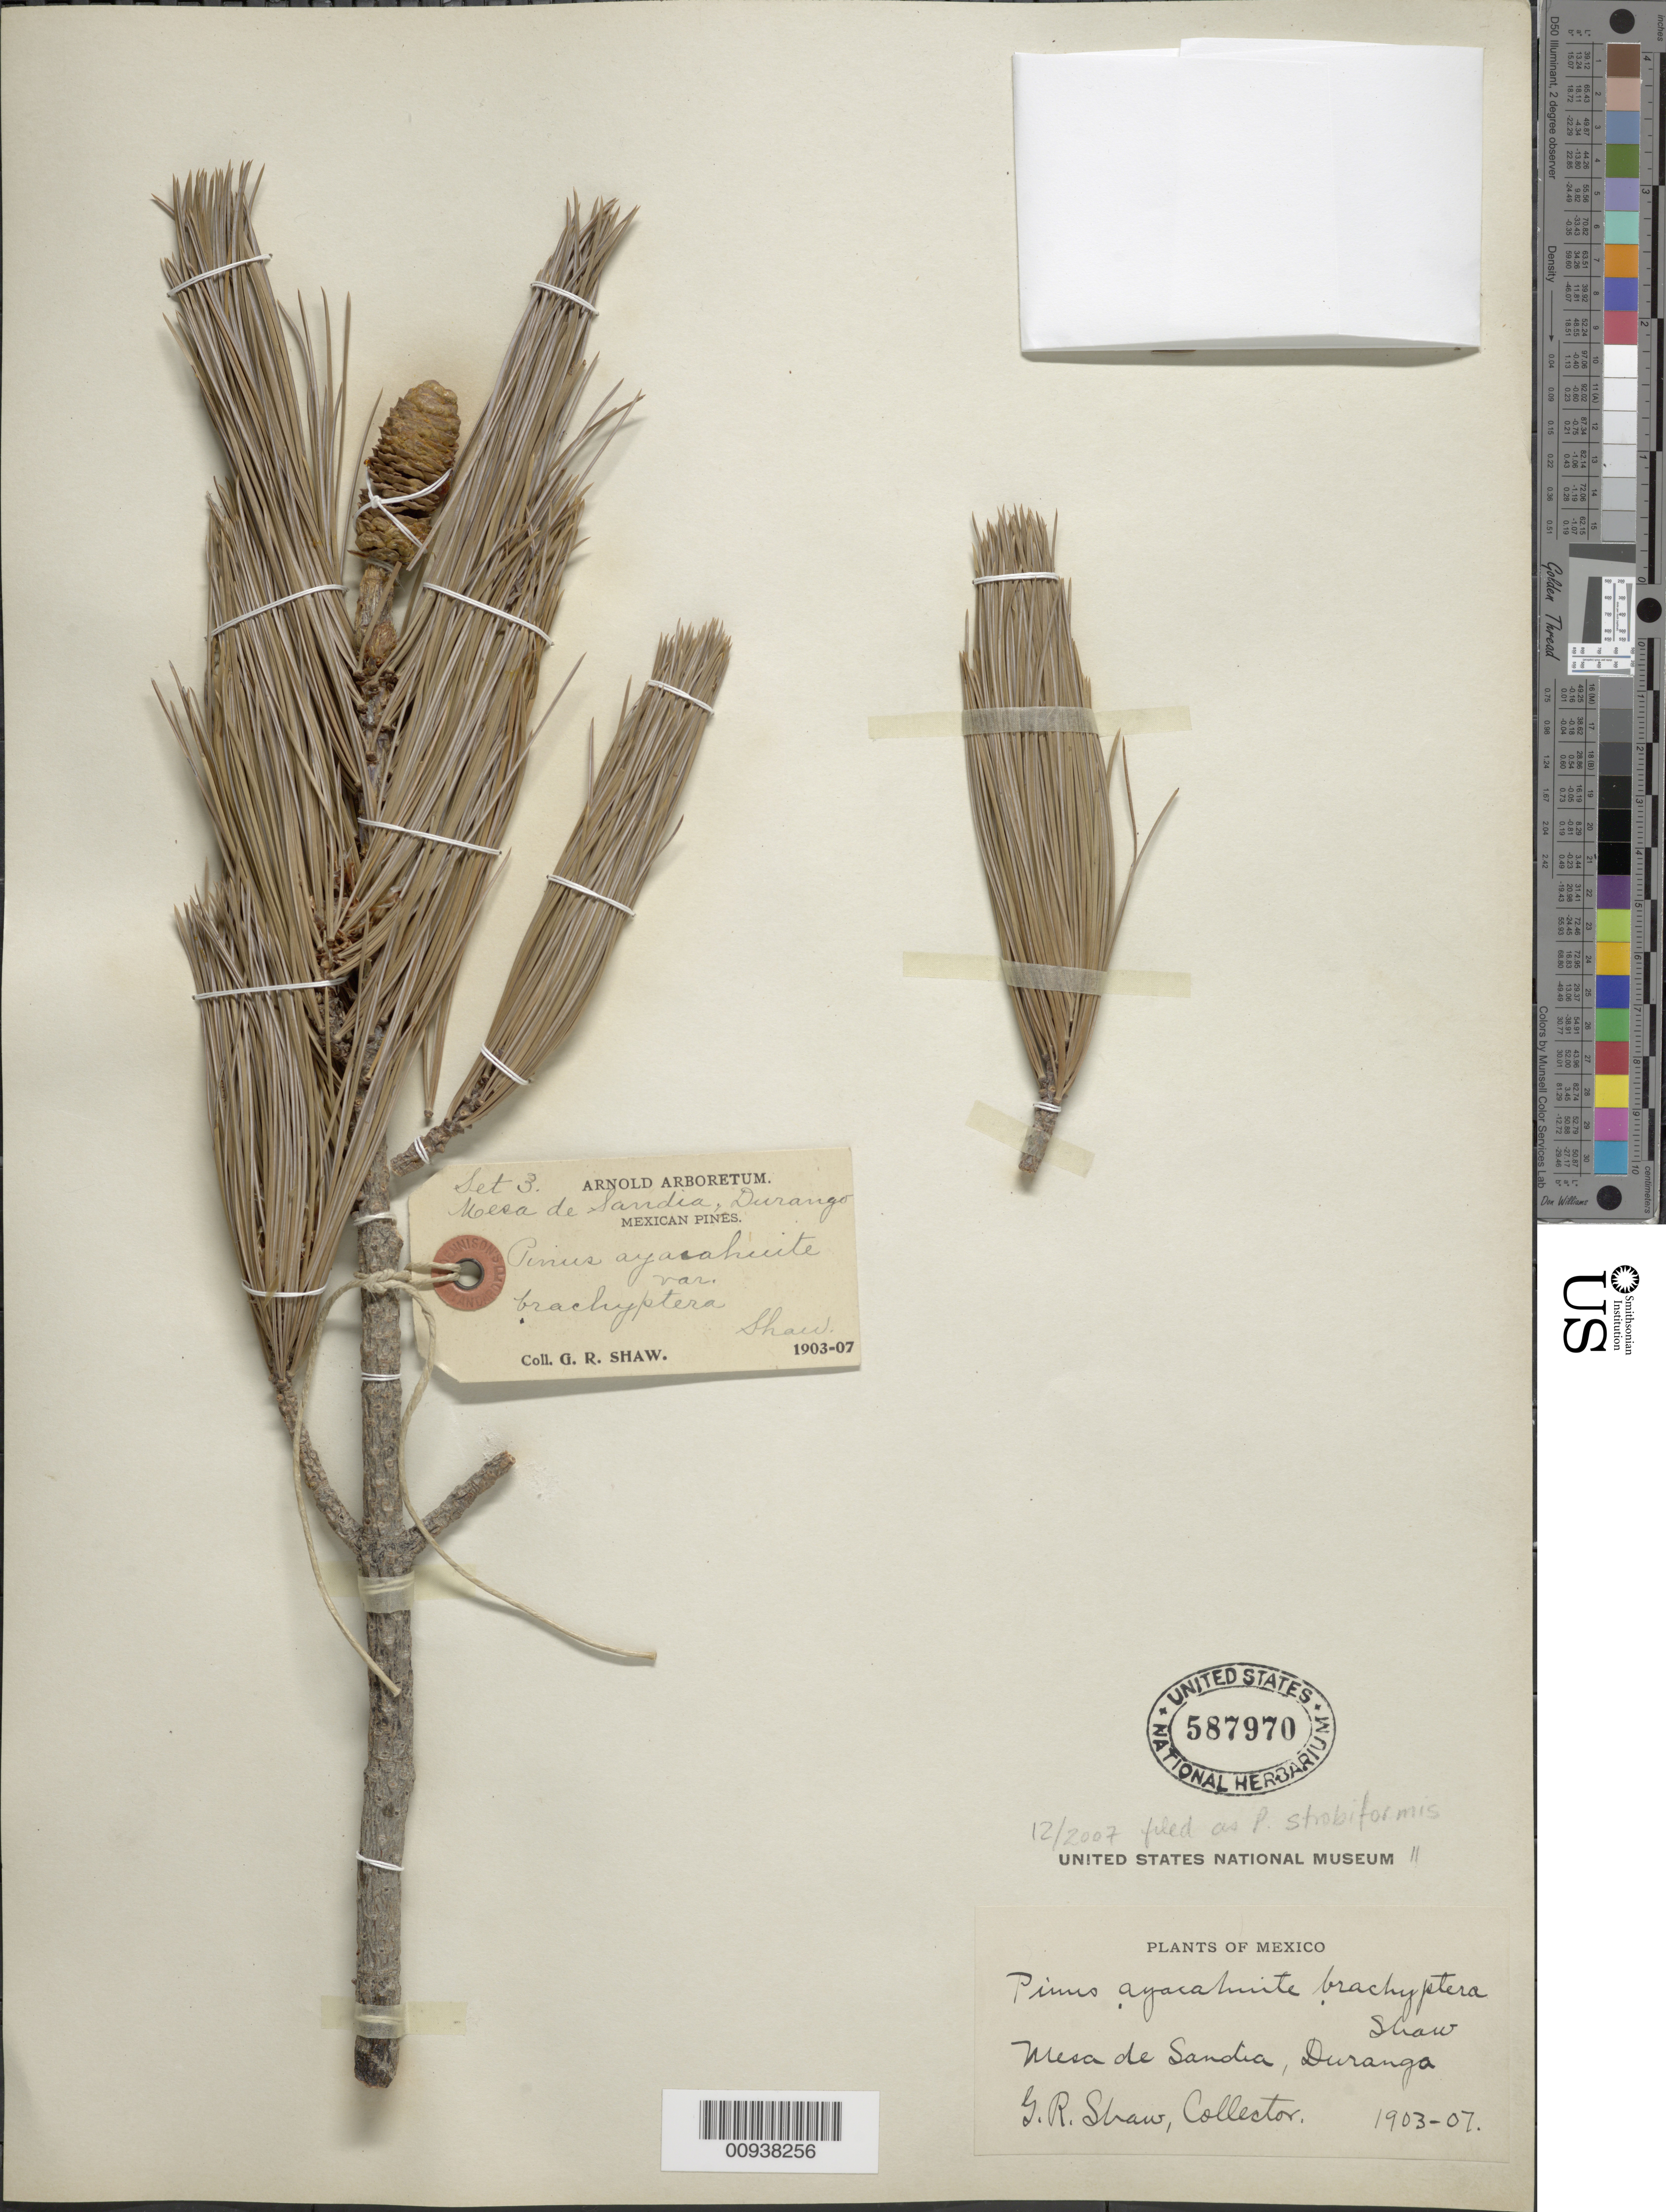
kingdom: Plantae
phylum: Tracheophyta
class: Pinopsida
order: Pinales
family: Pinaceae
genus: Pinus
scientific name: Pinus strobiformis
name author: Engelm.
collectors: G. R. Shaw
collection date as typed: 1903 to -- --- 1907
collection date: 1903/1907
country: Mexico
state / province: Durango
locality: Mesa de Sandia.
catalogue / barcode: US 587970